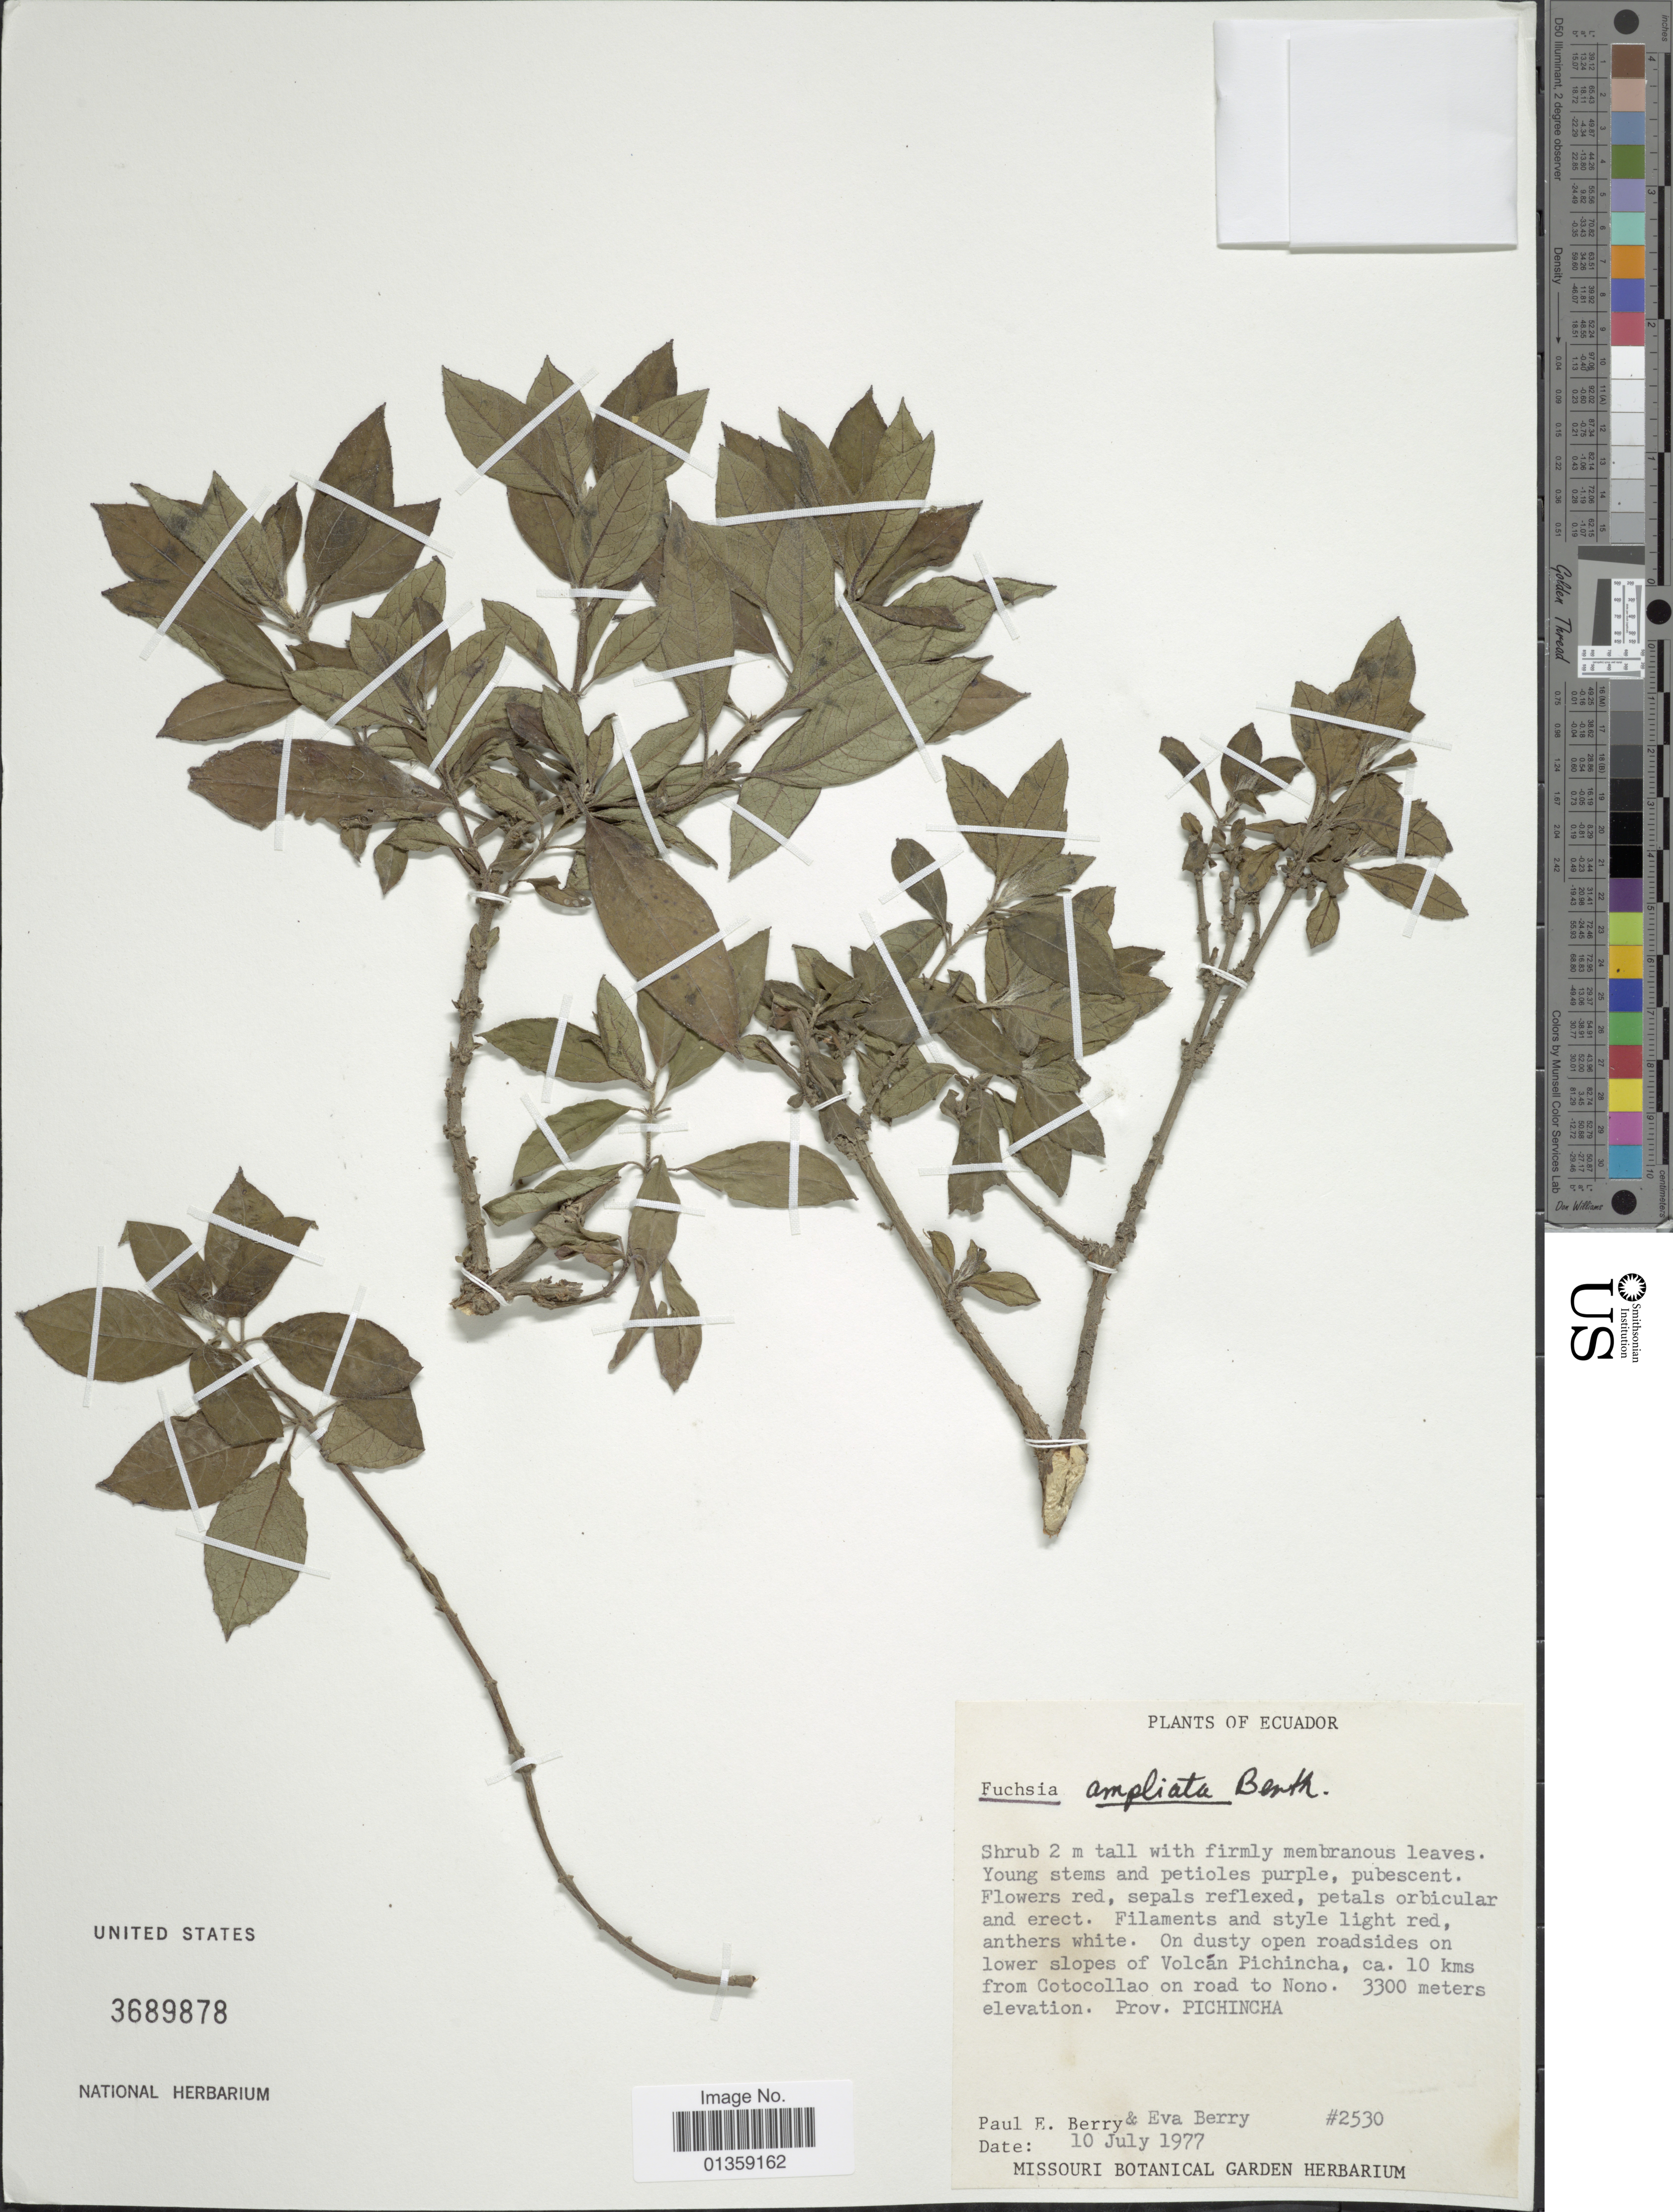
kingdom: Plantae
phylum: Tracheophyta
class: Magnoliopsida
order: Myrtales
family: Onagraceae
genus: Fuchsia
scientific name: Fuchsia ampliata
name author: Benth.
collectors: P. E. Berry & E. Berry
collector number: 2530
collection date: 1977-07-10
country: Ecuador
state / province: Pichincha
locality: On dusty open roadsides on lower slopes of Volcán Pichincha, ca. 10 kms from Cotocollao on road to Nono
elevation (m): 3300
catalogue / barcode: US 3689878